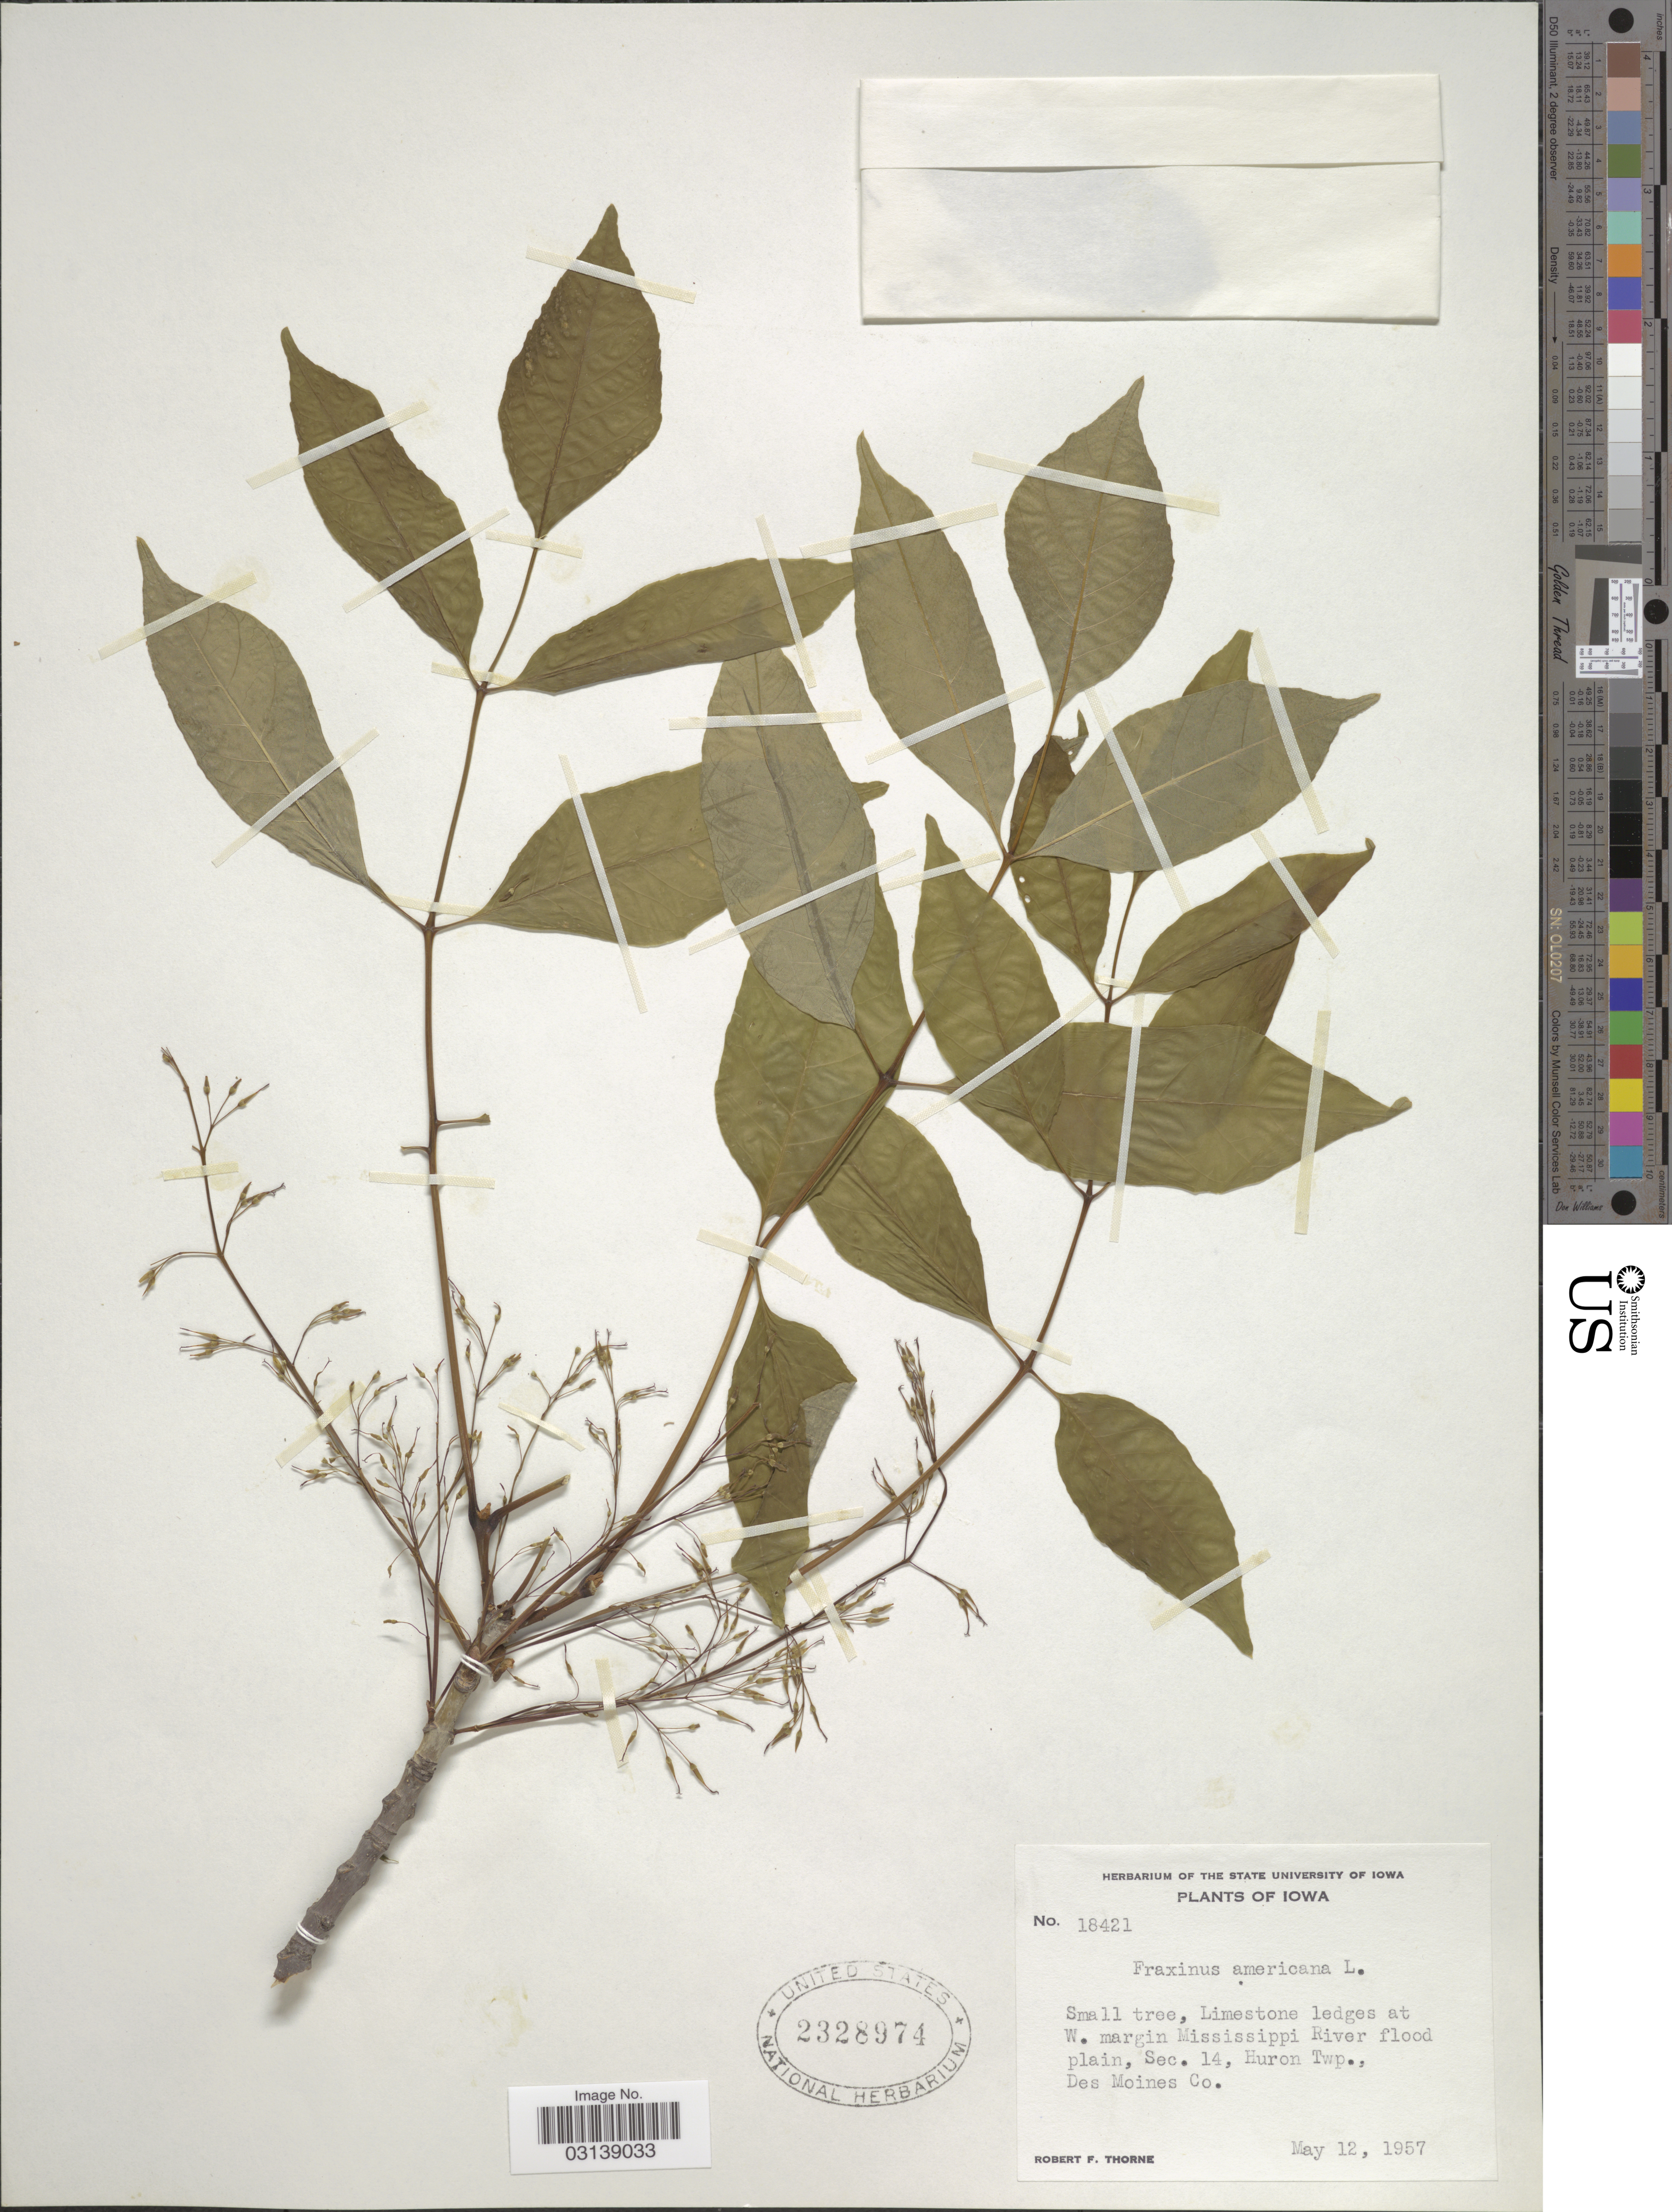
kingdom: Plantae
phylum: Tracheophyta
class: Magnoliopsida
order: Lamiales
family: Oleaceae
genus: Fraxinus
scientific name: Fraxinus pennsylvanica var. lanceolata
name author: Sarg.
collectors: R. F. Thorne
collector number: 18421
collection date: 1957-05-12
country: United States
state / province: Iowa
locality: Limestone ledges at W. margin Mississippi River flood plain, Sec. 14, Huron Twp., Des Moines Co.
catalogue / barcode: US 2328974